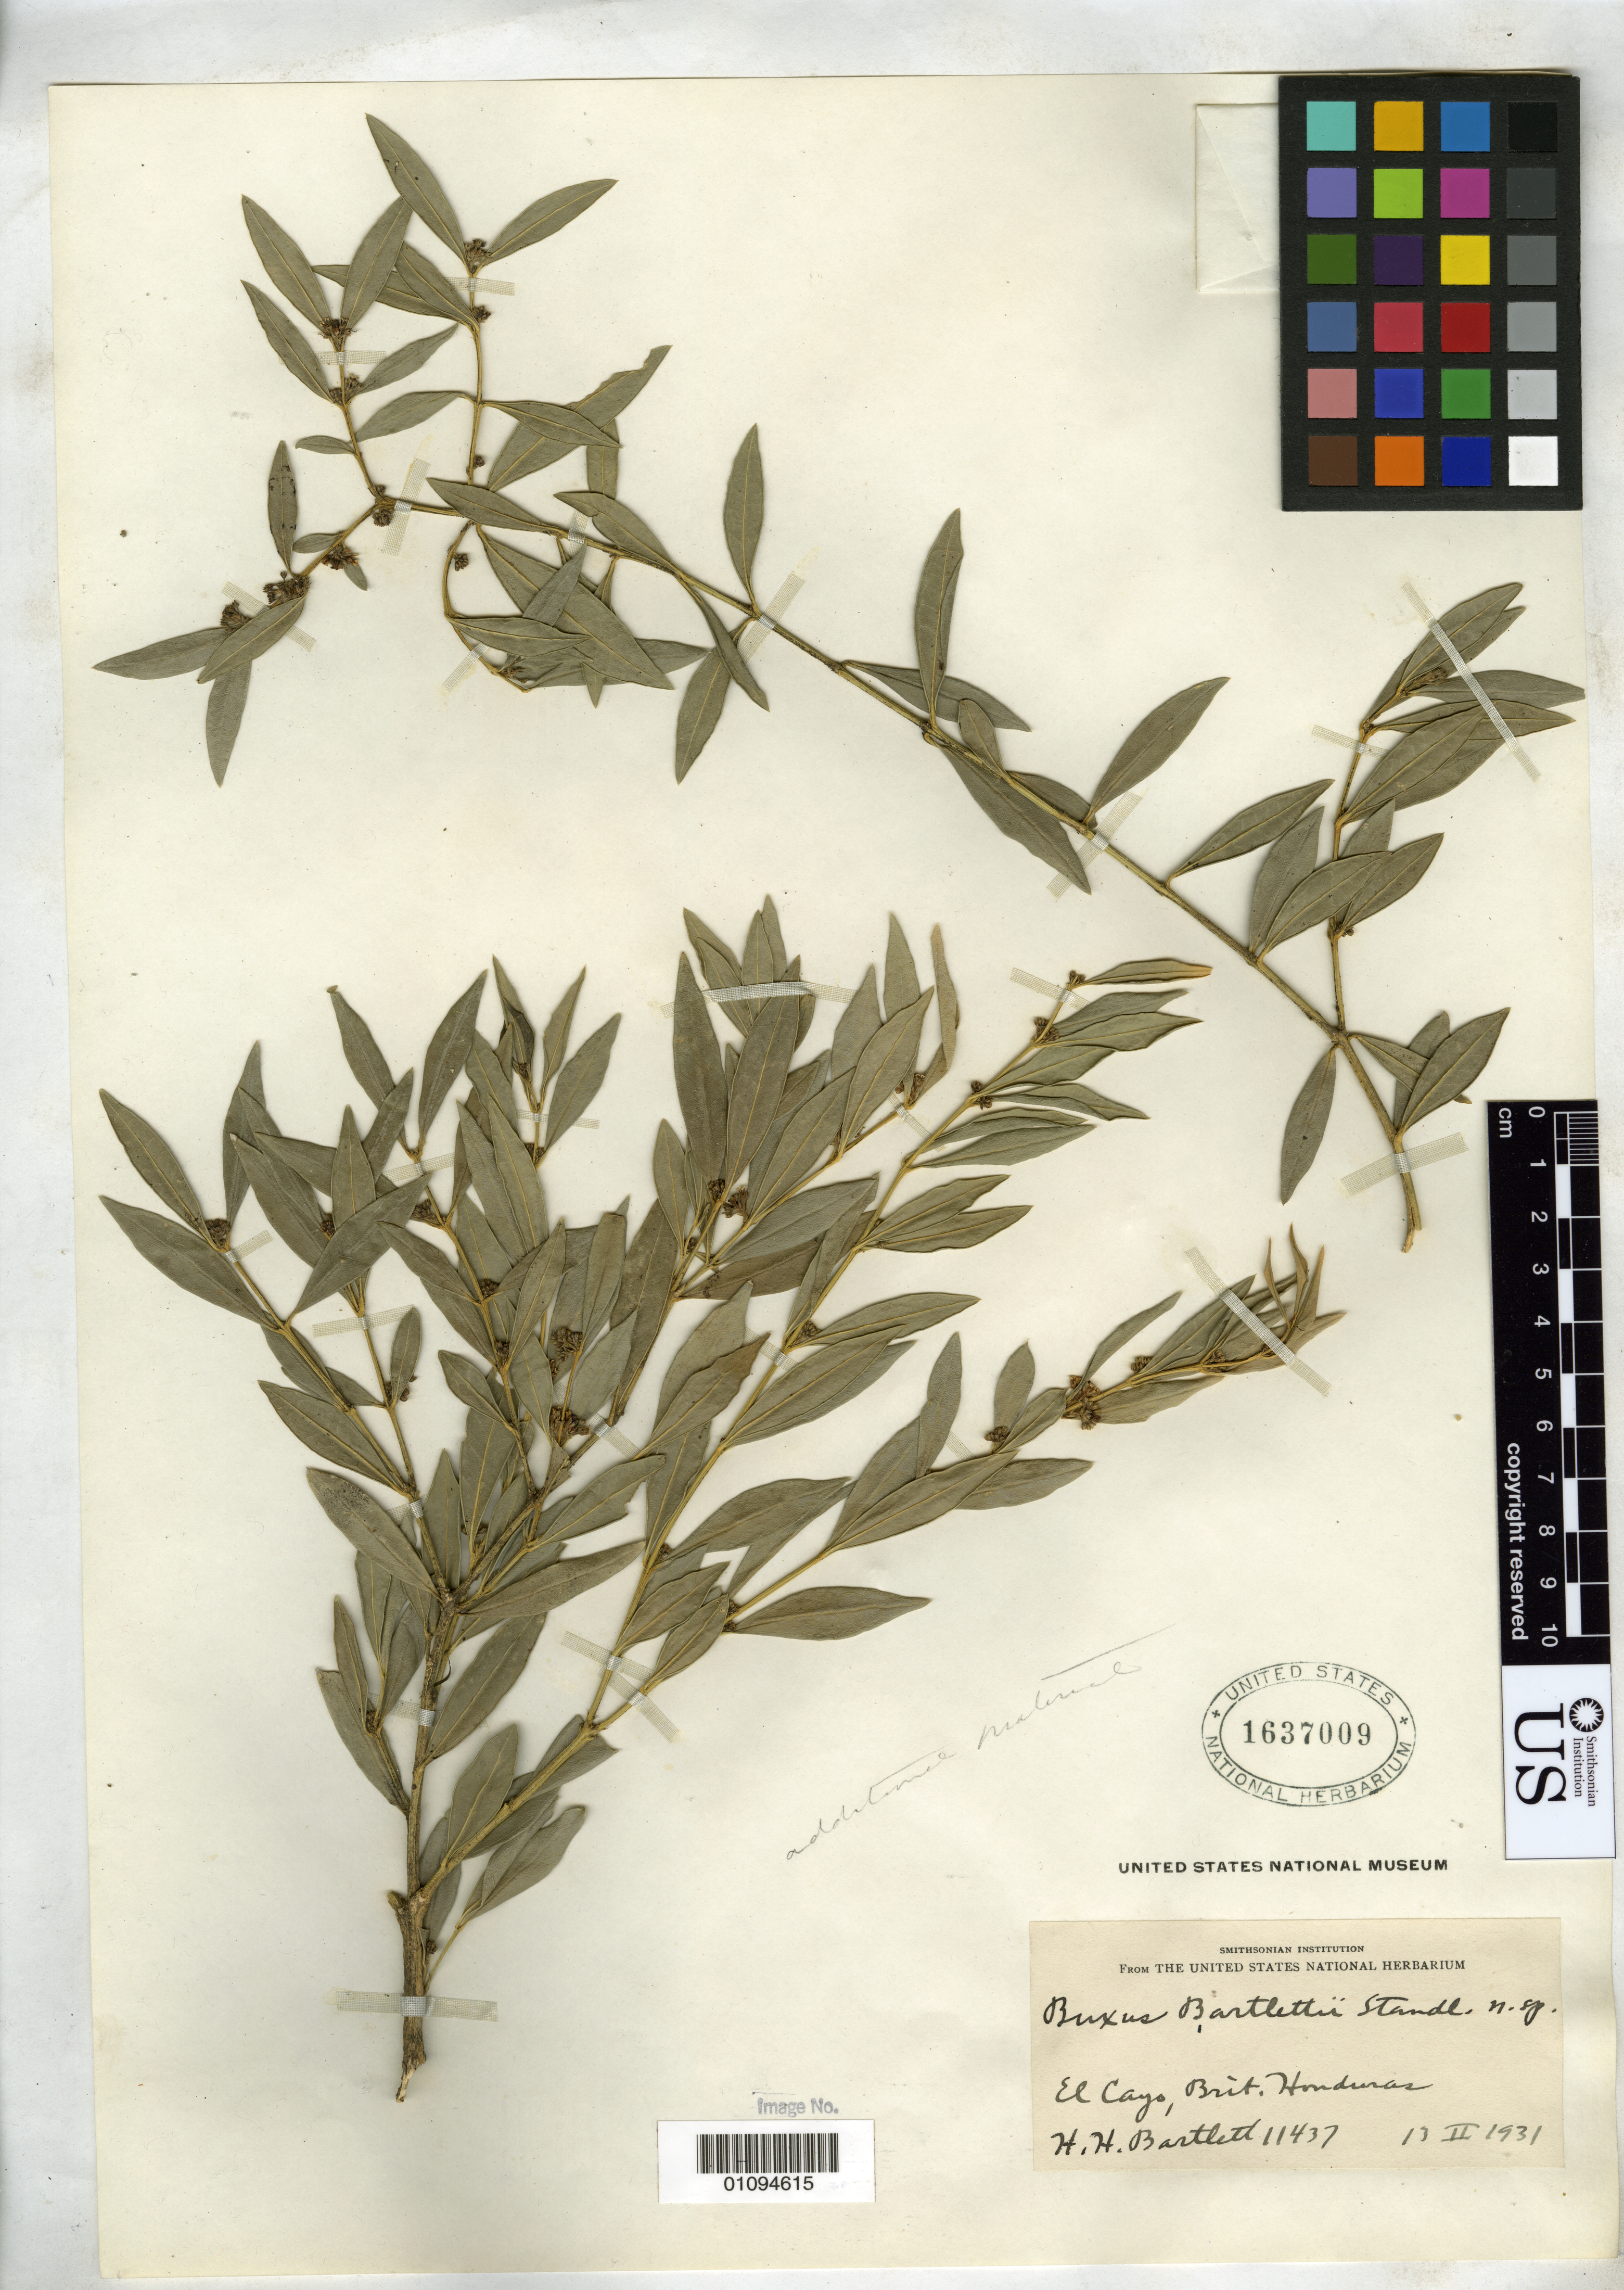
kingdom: Plantae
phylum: Tracheophyta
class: Magnoliopsida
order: Buxales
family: Buxaceae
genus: Buxus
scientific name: Buxus bartlettii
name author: Standl.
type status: Isotype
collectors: H. H. Bartlett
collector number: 11437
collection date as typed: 13 Feb 1931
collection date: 1931-02-13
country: Belize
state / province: Cayo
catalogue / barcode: US 1637009